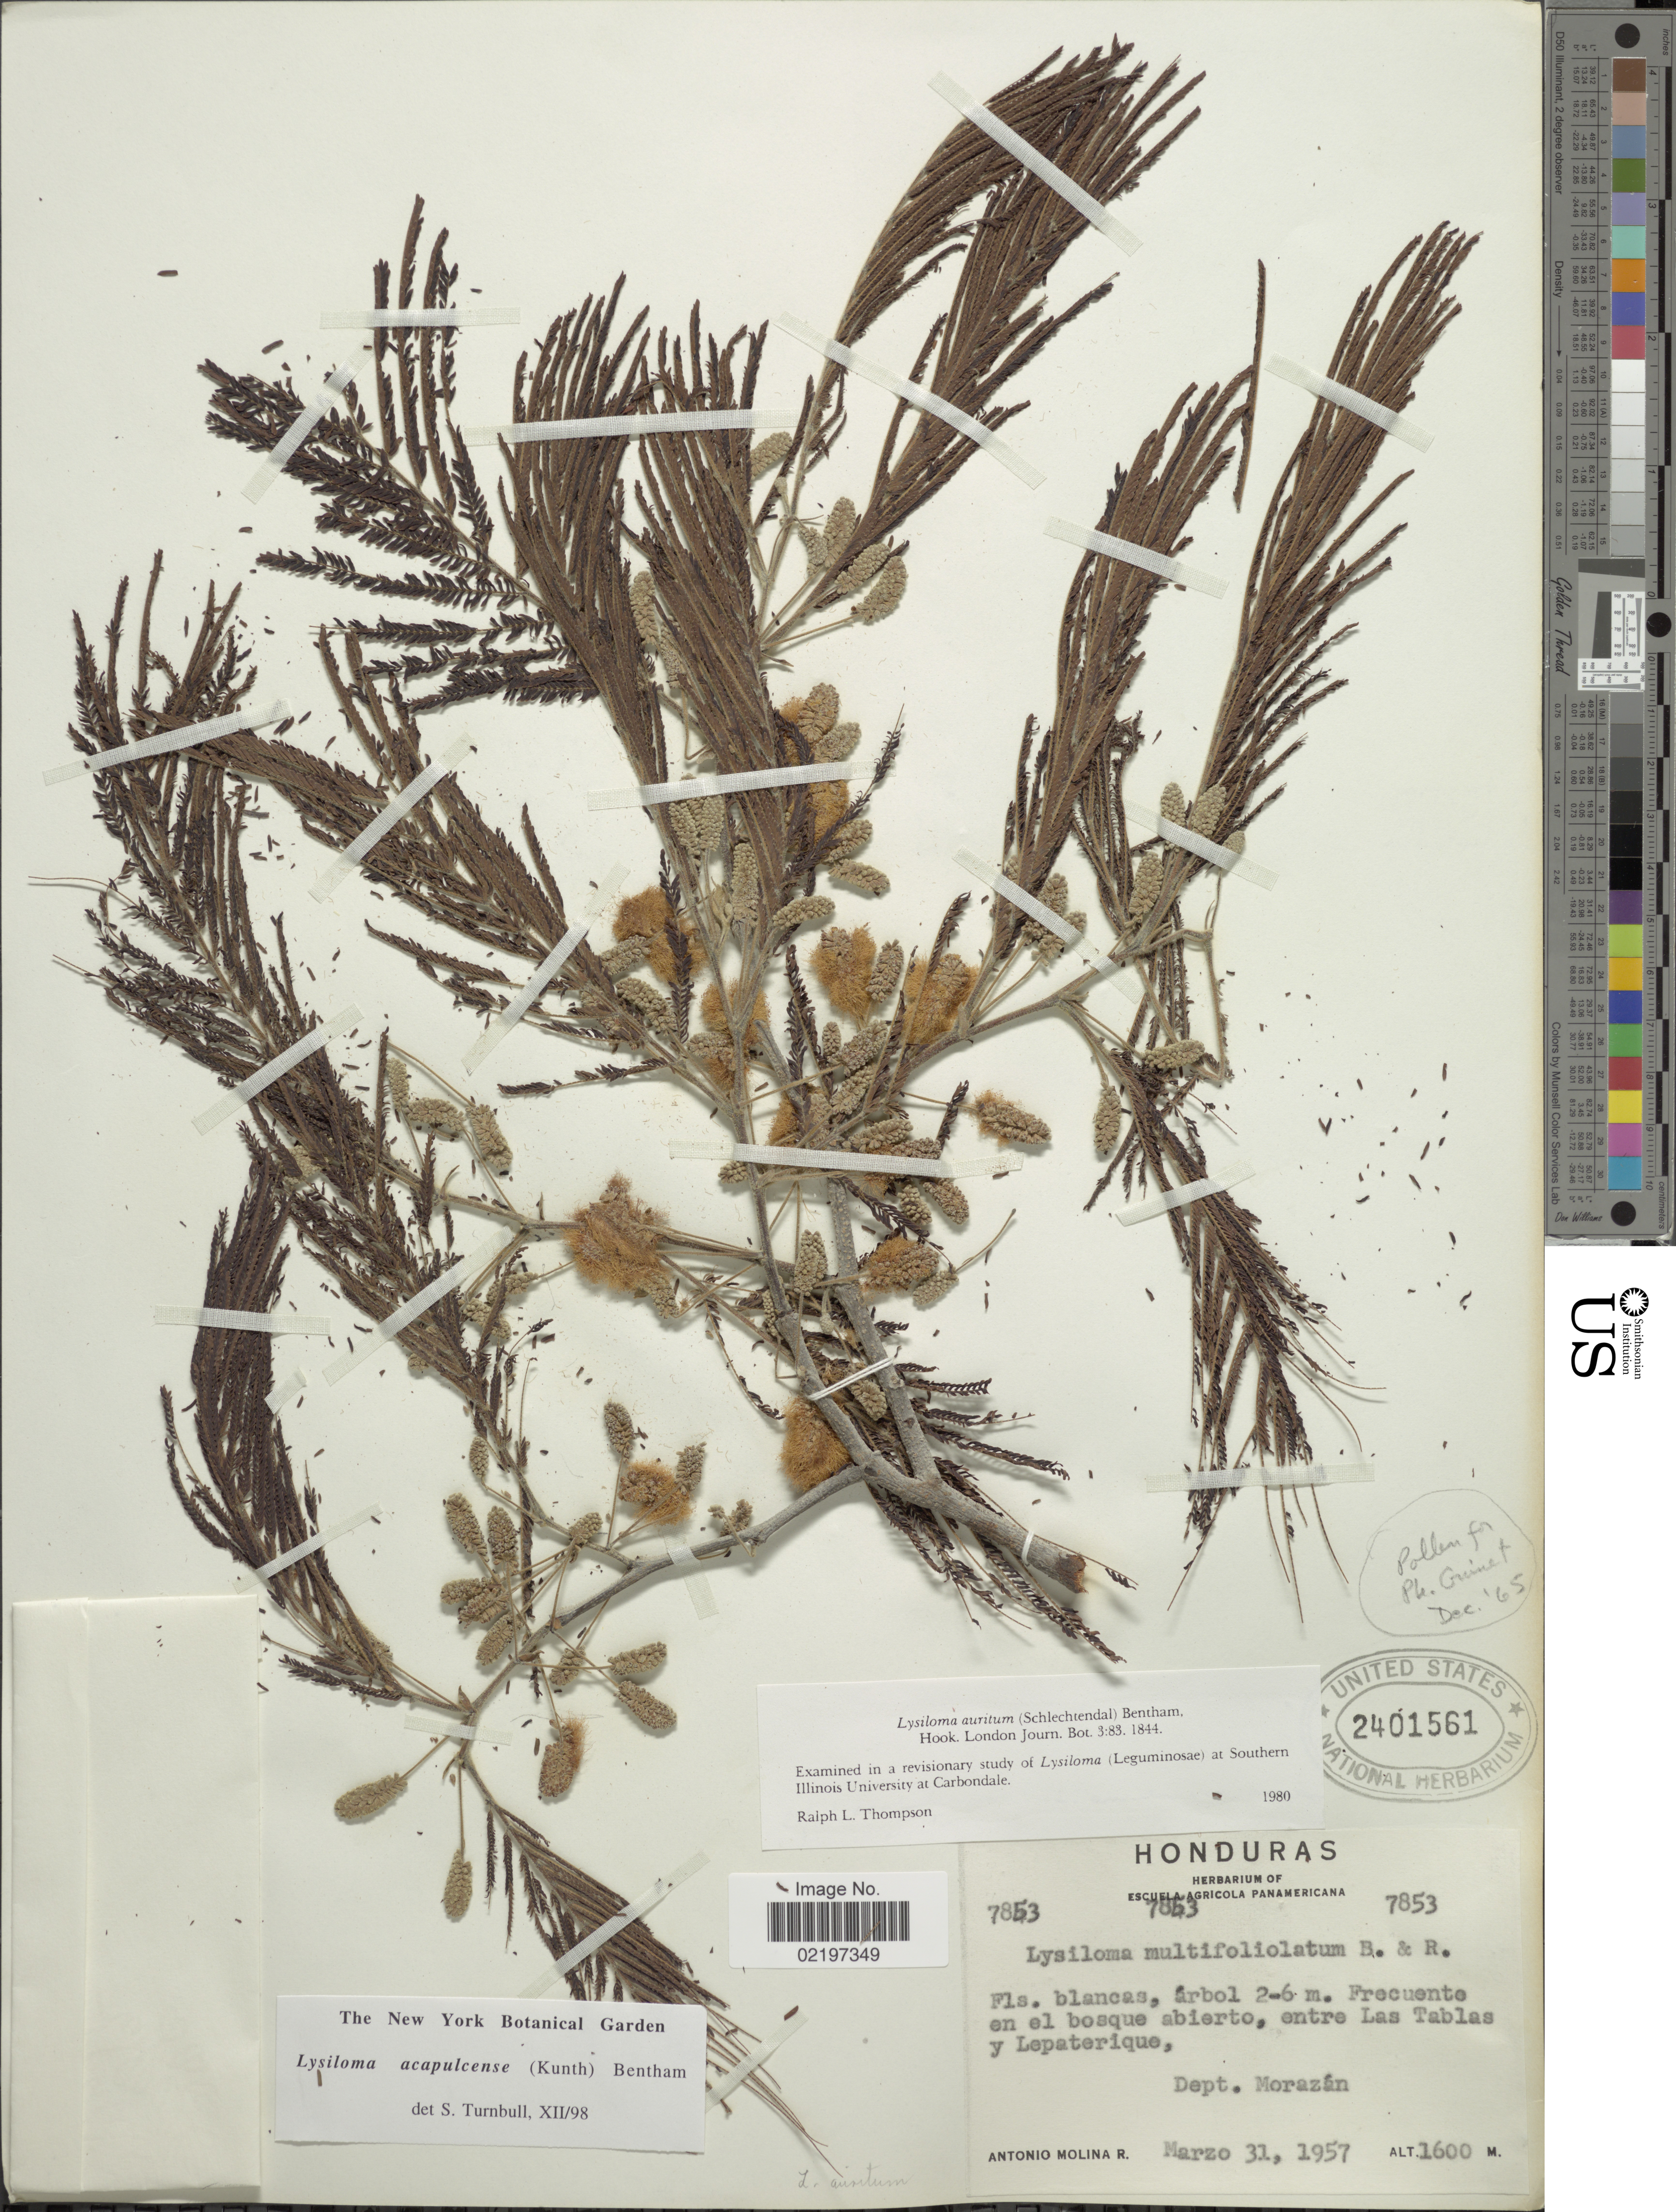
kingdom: Plantae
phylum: Tracheophyta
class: Magnoliopsida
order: Fabales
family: Fabaceae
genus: Lysiloma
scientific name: Lysiloma acapulcense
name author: (Kunth) Benth.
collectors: A. Molina R.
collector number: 7853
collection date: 1957-03-31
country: Honduras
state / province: Fco. Morazán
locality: Frecuente en el bosque abierto, entre Las Tablas y Lepaterique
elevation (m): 1600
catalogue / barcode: US 2401561